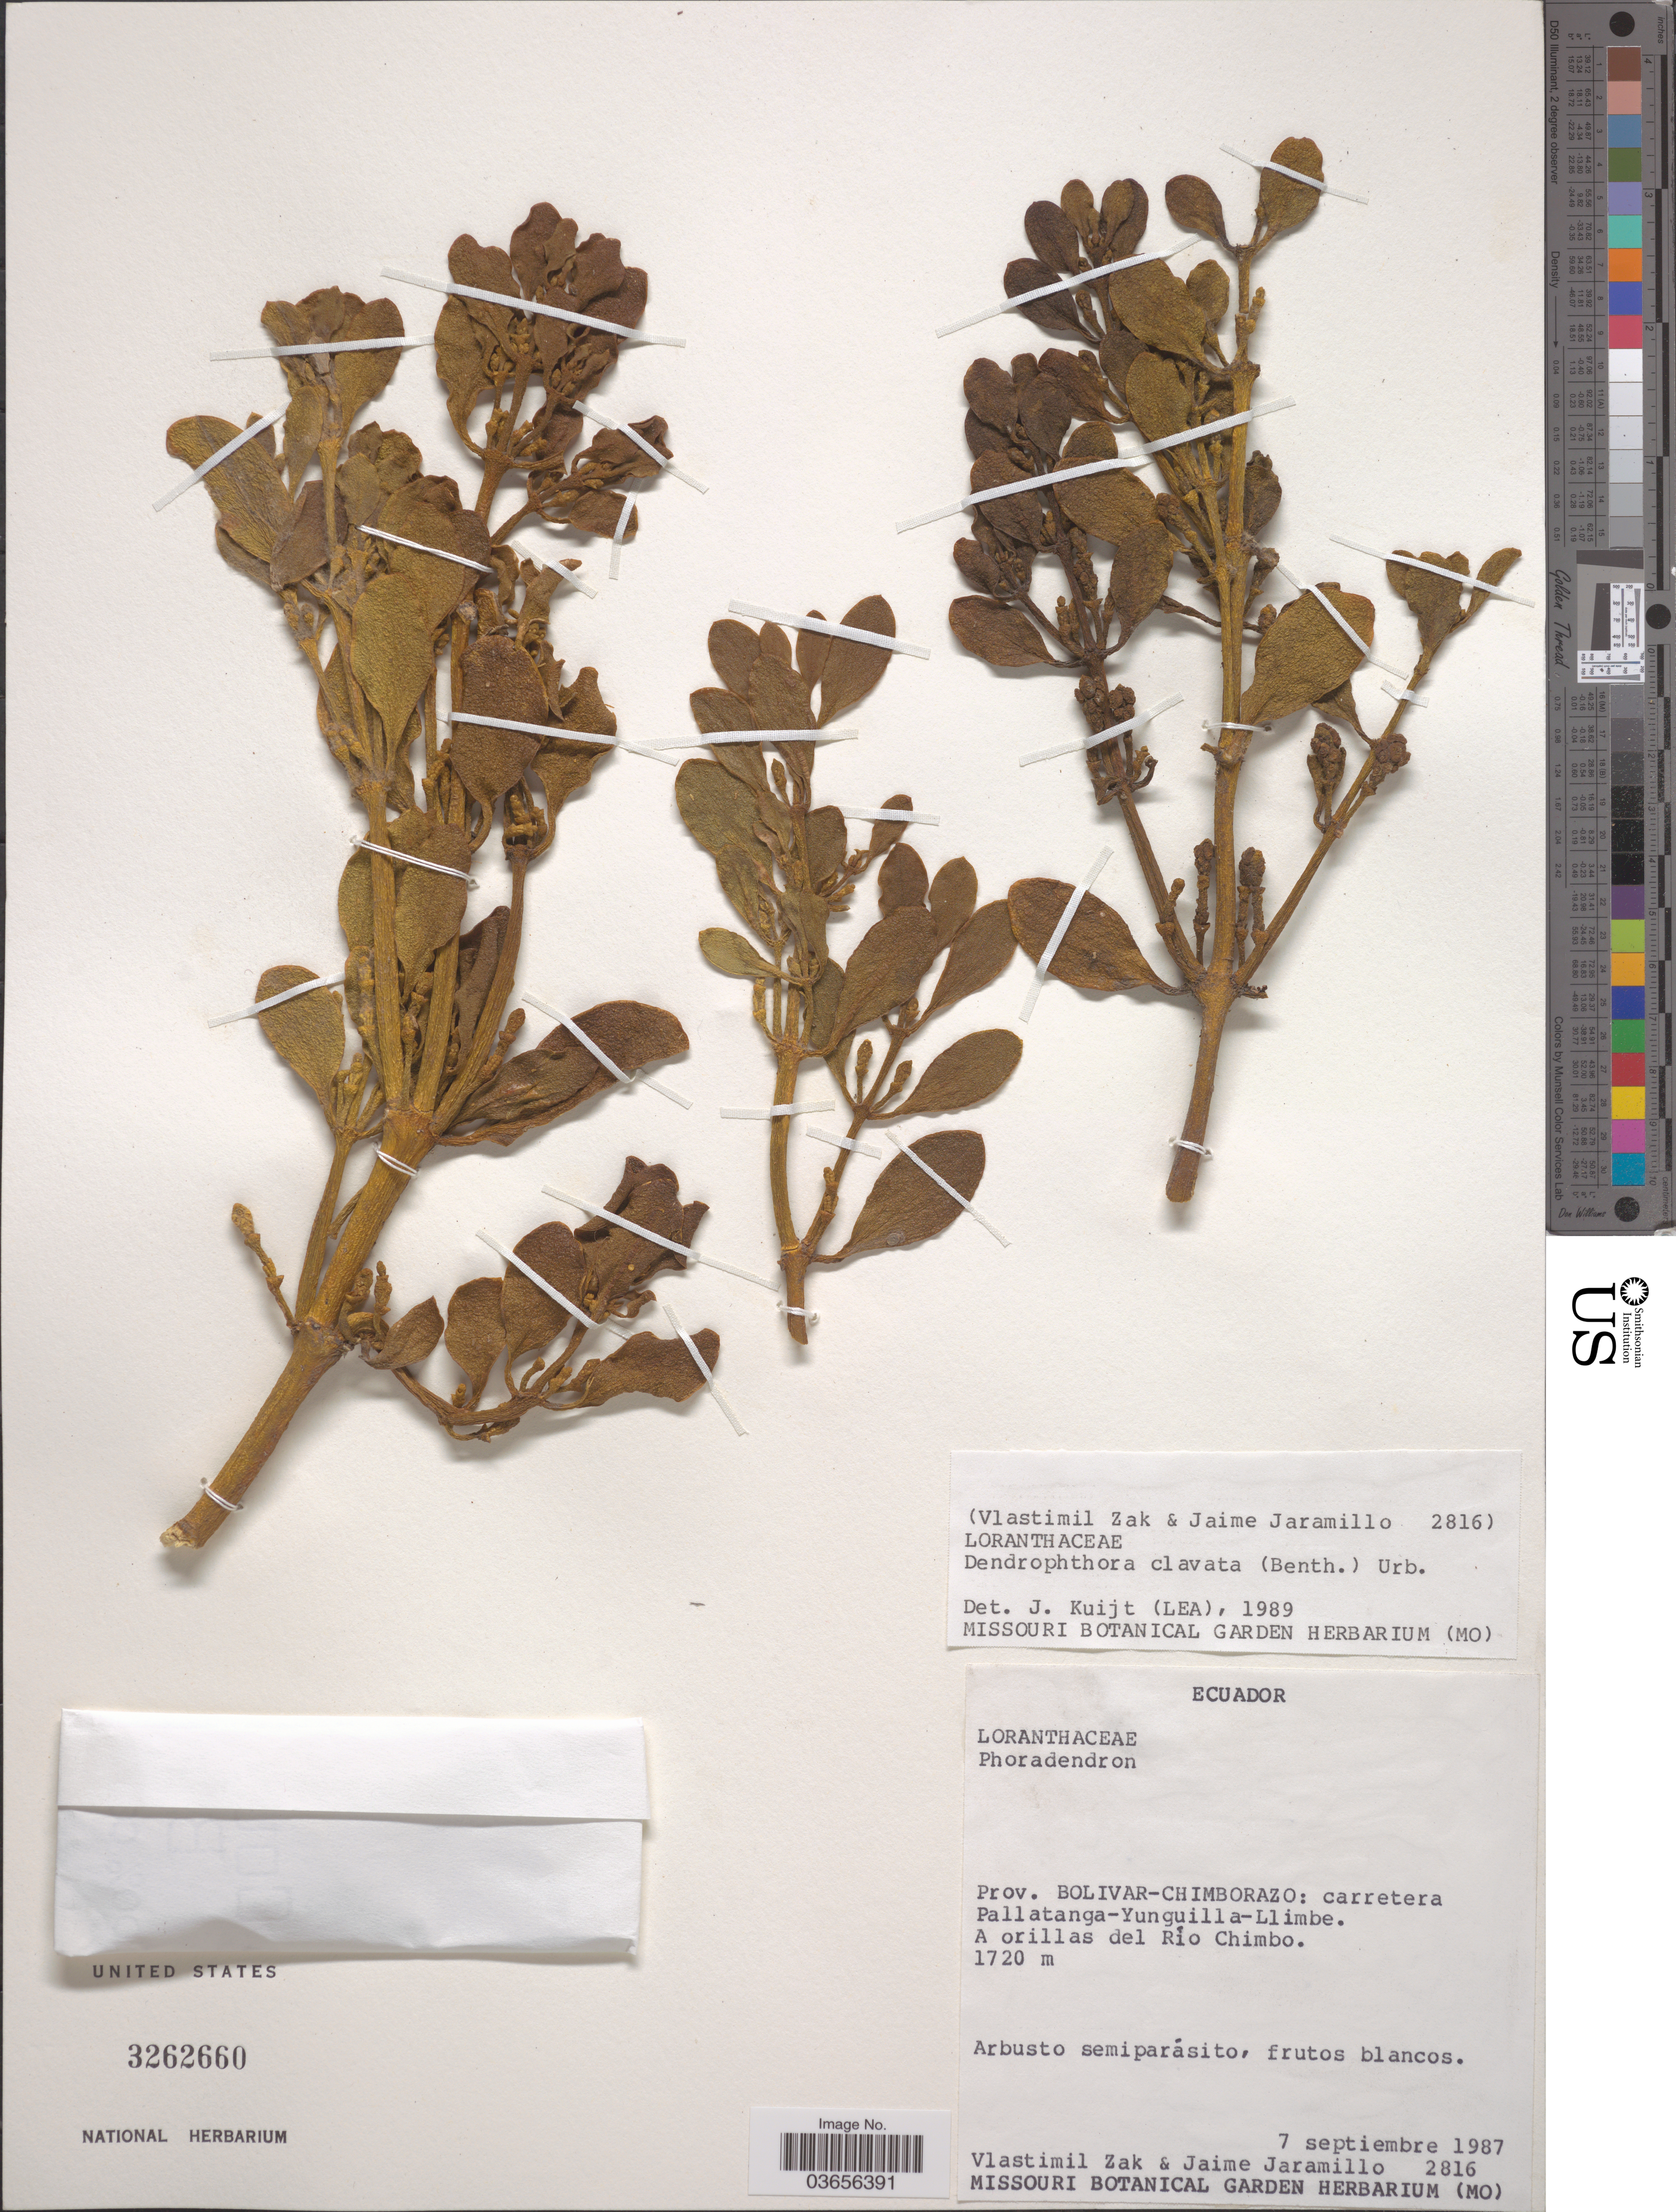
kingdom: Plantae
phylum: Tracheophyta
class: Magnoliopsida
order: Santalales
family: Viscaceae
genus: Dendrophthora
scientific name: Dendrophthora clavata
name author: (Benth.) Urb.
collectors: V. Zak & J. Jaramillo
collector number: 2816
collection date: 1987-09-07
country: Ecuador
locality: Prov. Bolivar-Chimborazo: carretera Pallatanga-Yunguilla-Llimbe. A orillas del Río Chimbo.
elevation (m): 1720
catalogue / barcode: US 3262660